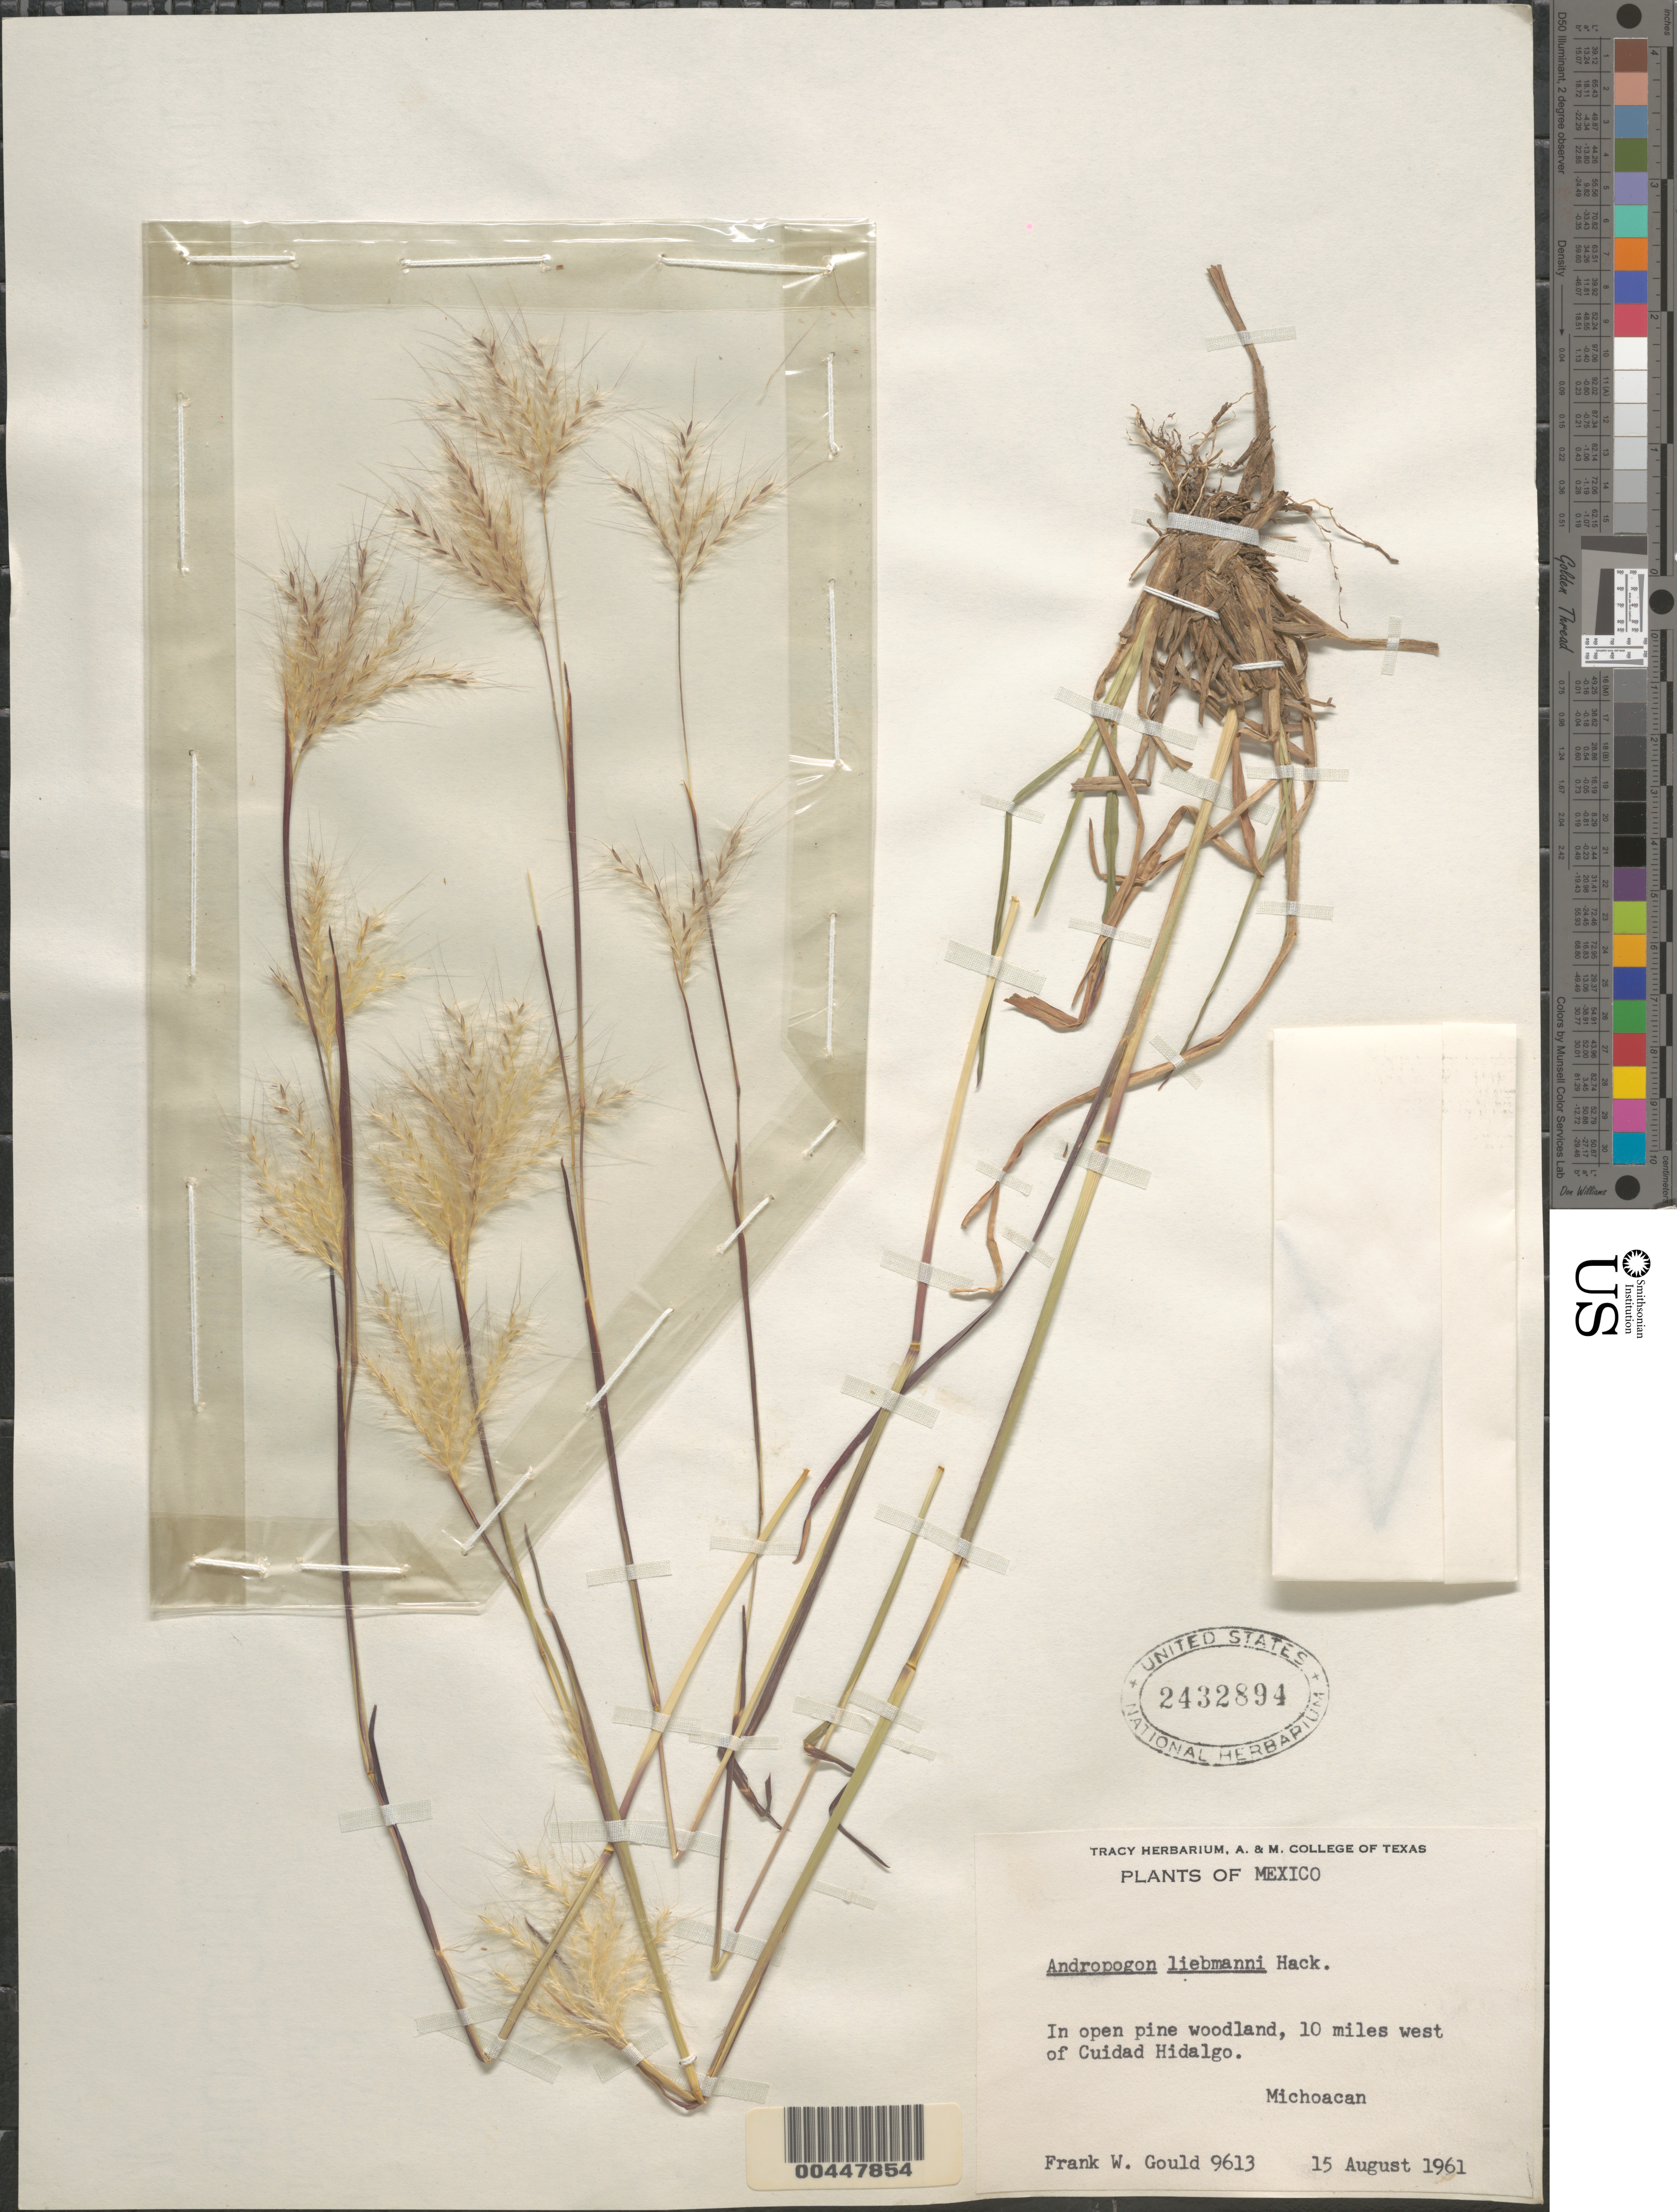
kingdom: Plantae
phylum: Tracheophyta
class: Liliopsida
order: Poales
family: Poaceae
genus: Andropogon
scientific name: Andropogon liebmannii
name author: Hack.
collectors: F. W. Gould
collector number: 9613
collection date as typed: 15 Aug 1961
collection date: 1961-08-15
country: Mexico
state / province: Michoacán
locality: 10 miles W of Cuidad Hidalgo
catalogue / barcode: US 2432894